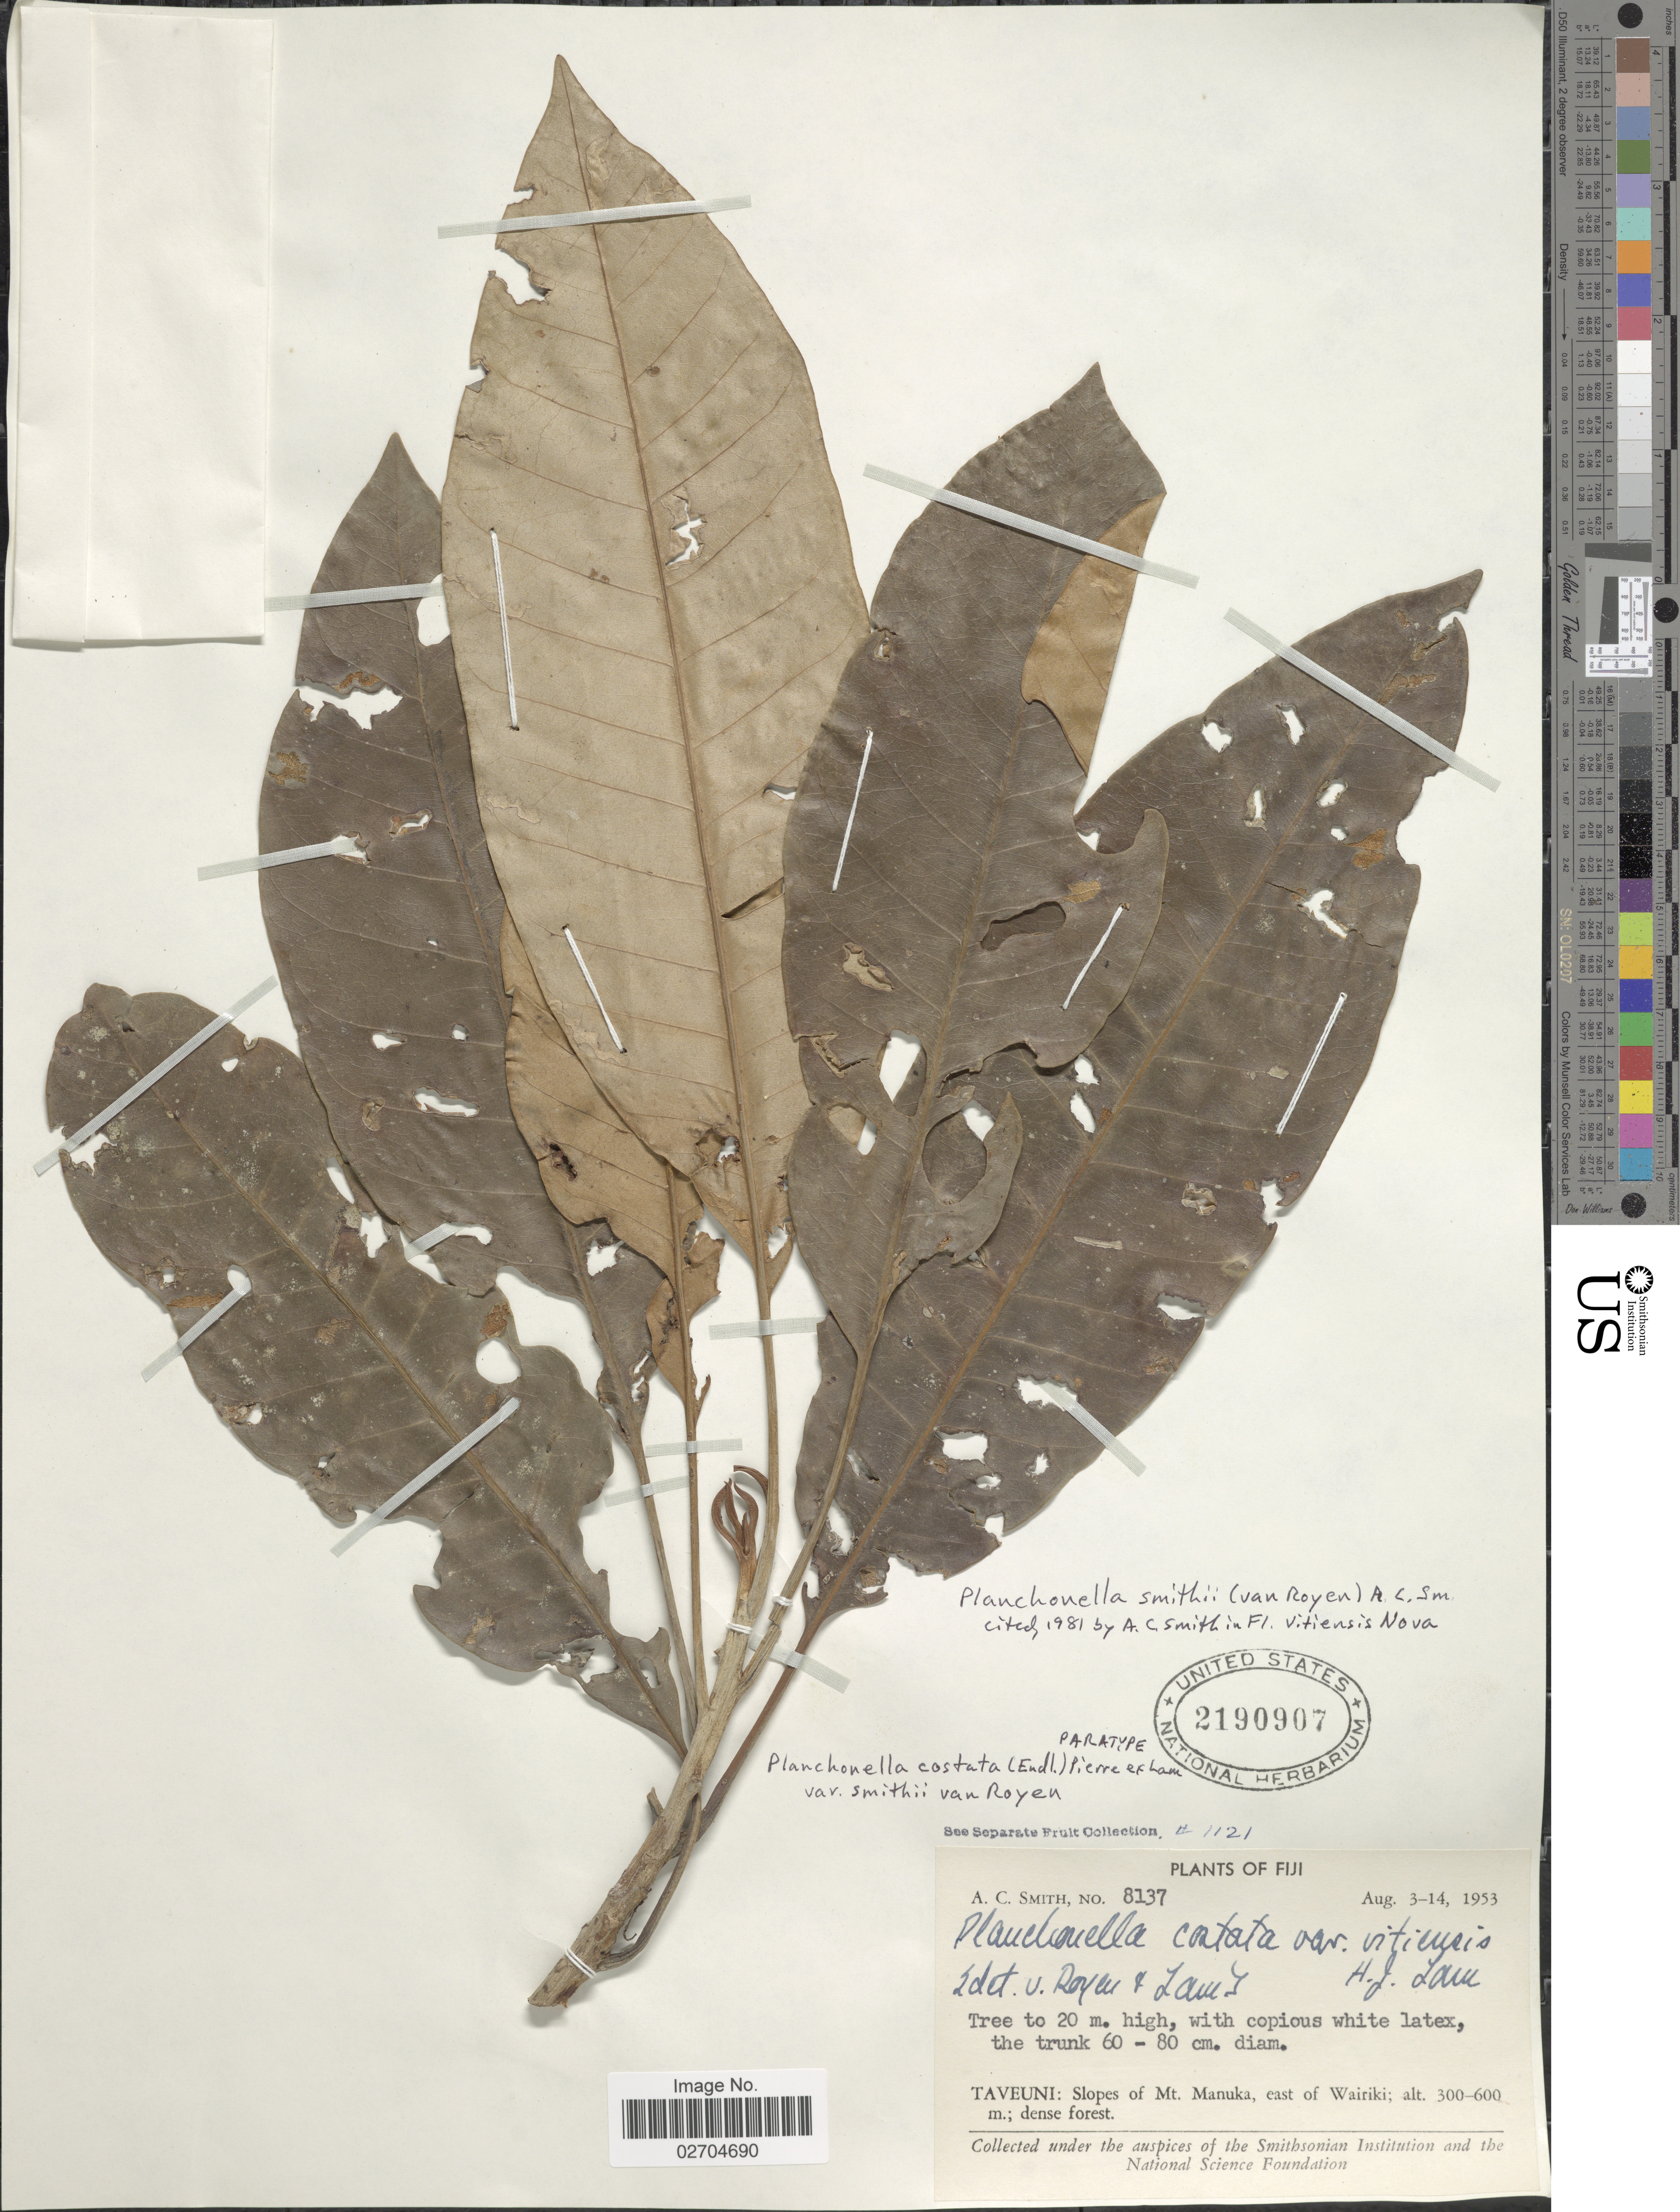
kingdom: Plantae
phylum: Tracheophyta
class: Magnoliopsida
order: Ericales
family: Sapotaceae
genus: Planchonella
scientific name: Planchonella smithii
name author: (P. Royen) A.C. Sm.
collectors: A. C. Smith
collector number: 8137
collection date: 1953-08-03/1953-08-14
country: Fiji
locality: Taveuni: Slopes of Mt. Manuka, east of Wairiki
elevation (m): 300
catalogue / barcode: US 2190907